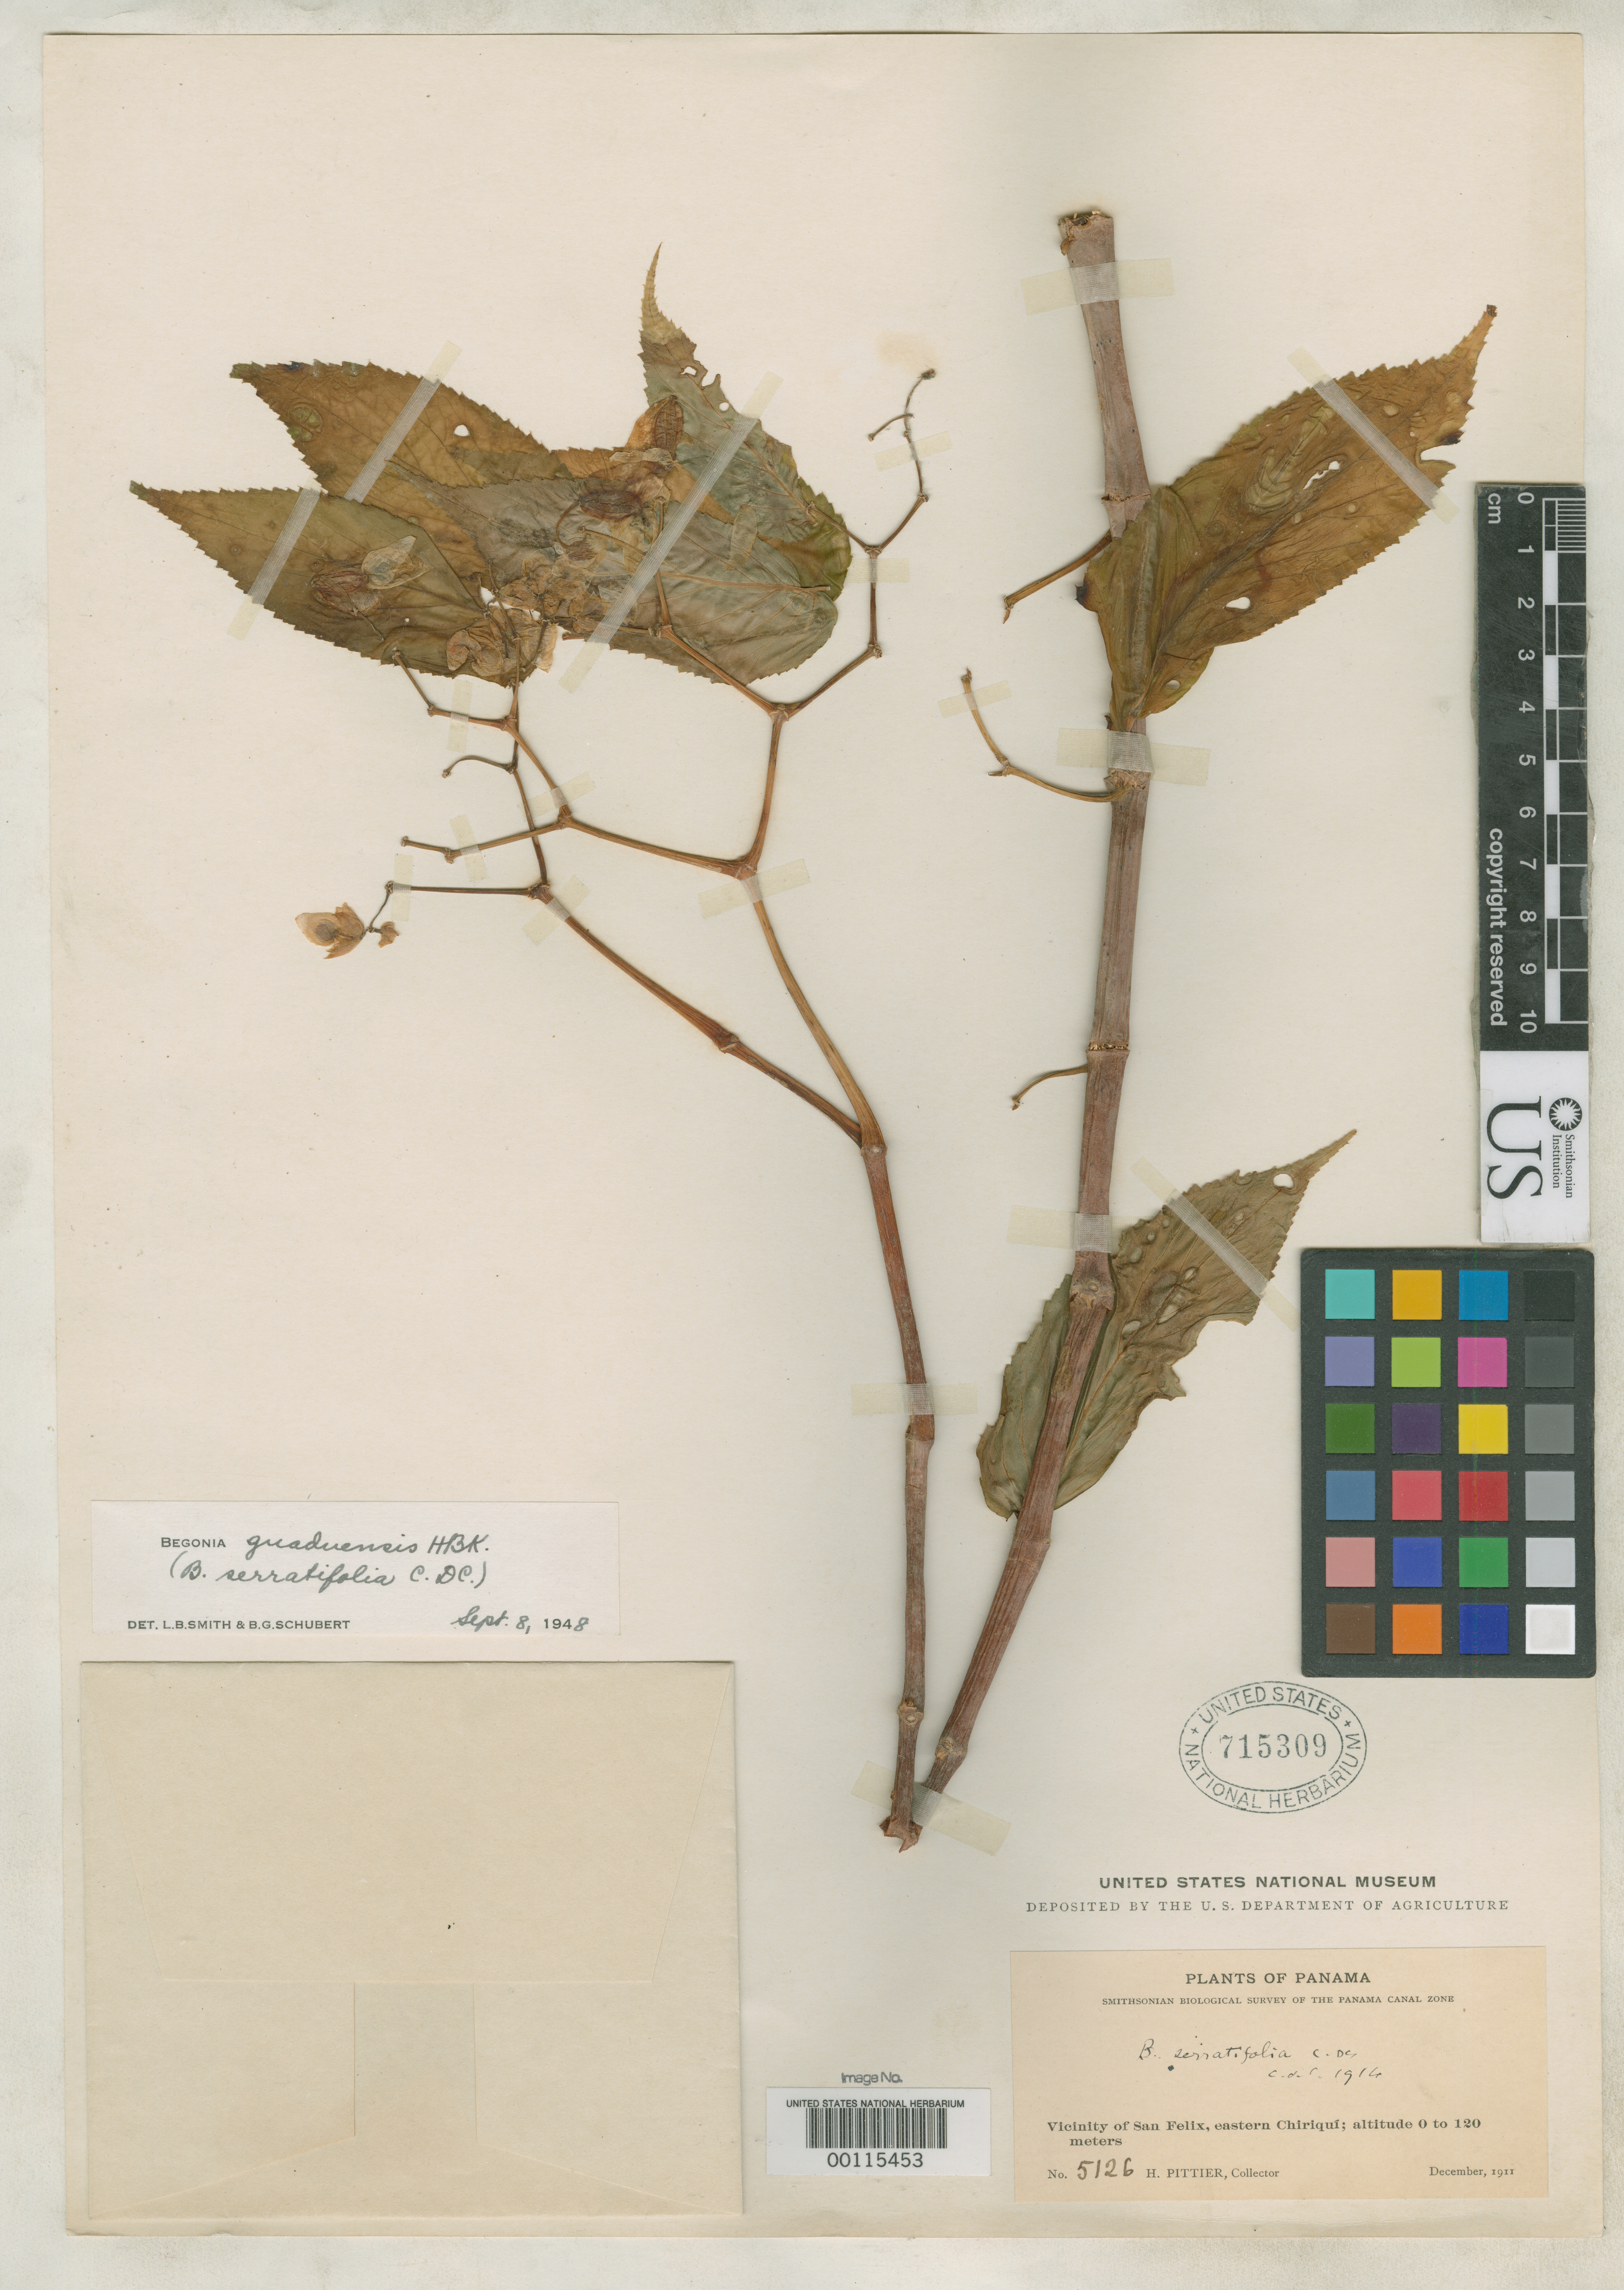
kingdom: Plantae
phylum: Tracheophyta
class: Magnoliopsida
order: Cucurbitales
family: Begoniaceae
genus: Begonia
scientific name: Begonia serratifolia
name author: C. DC.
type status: Type Collection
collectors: H. F. Pittier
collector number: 5126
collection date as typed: Dec 1911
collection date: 1911-12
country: Panama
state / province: Chiriquí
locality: Vicinity of San Felix.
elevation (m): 0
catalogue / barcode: US 715309